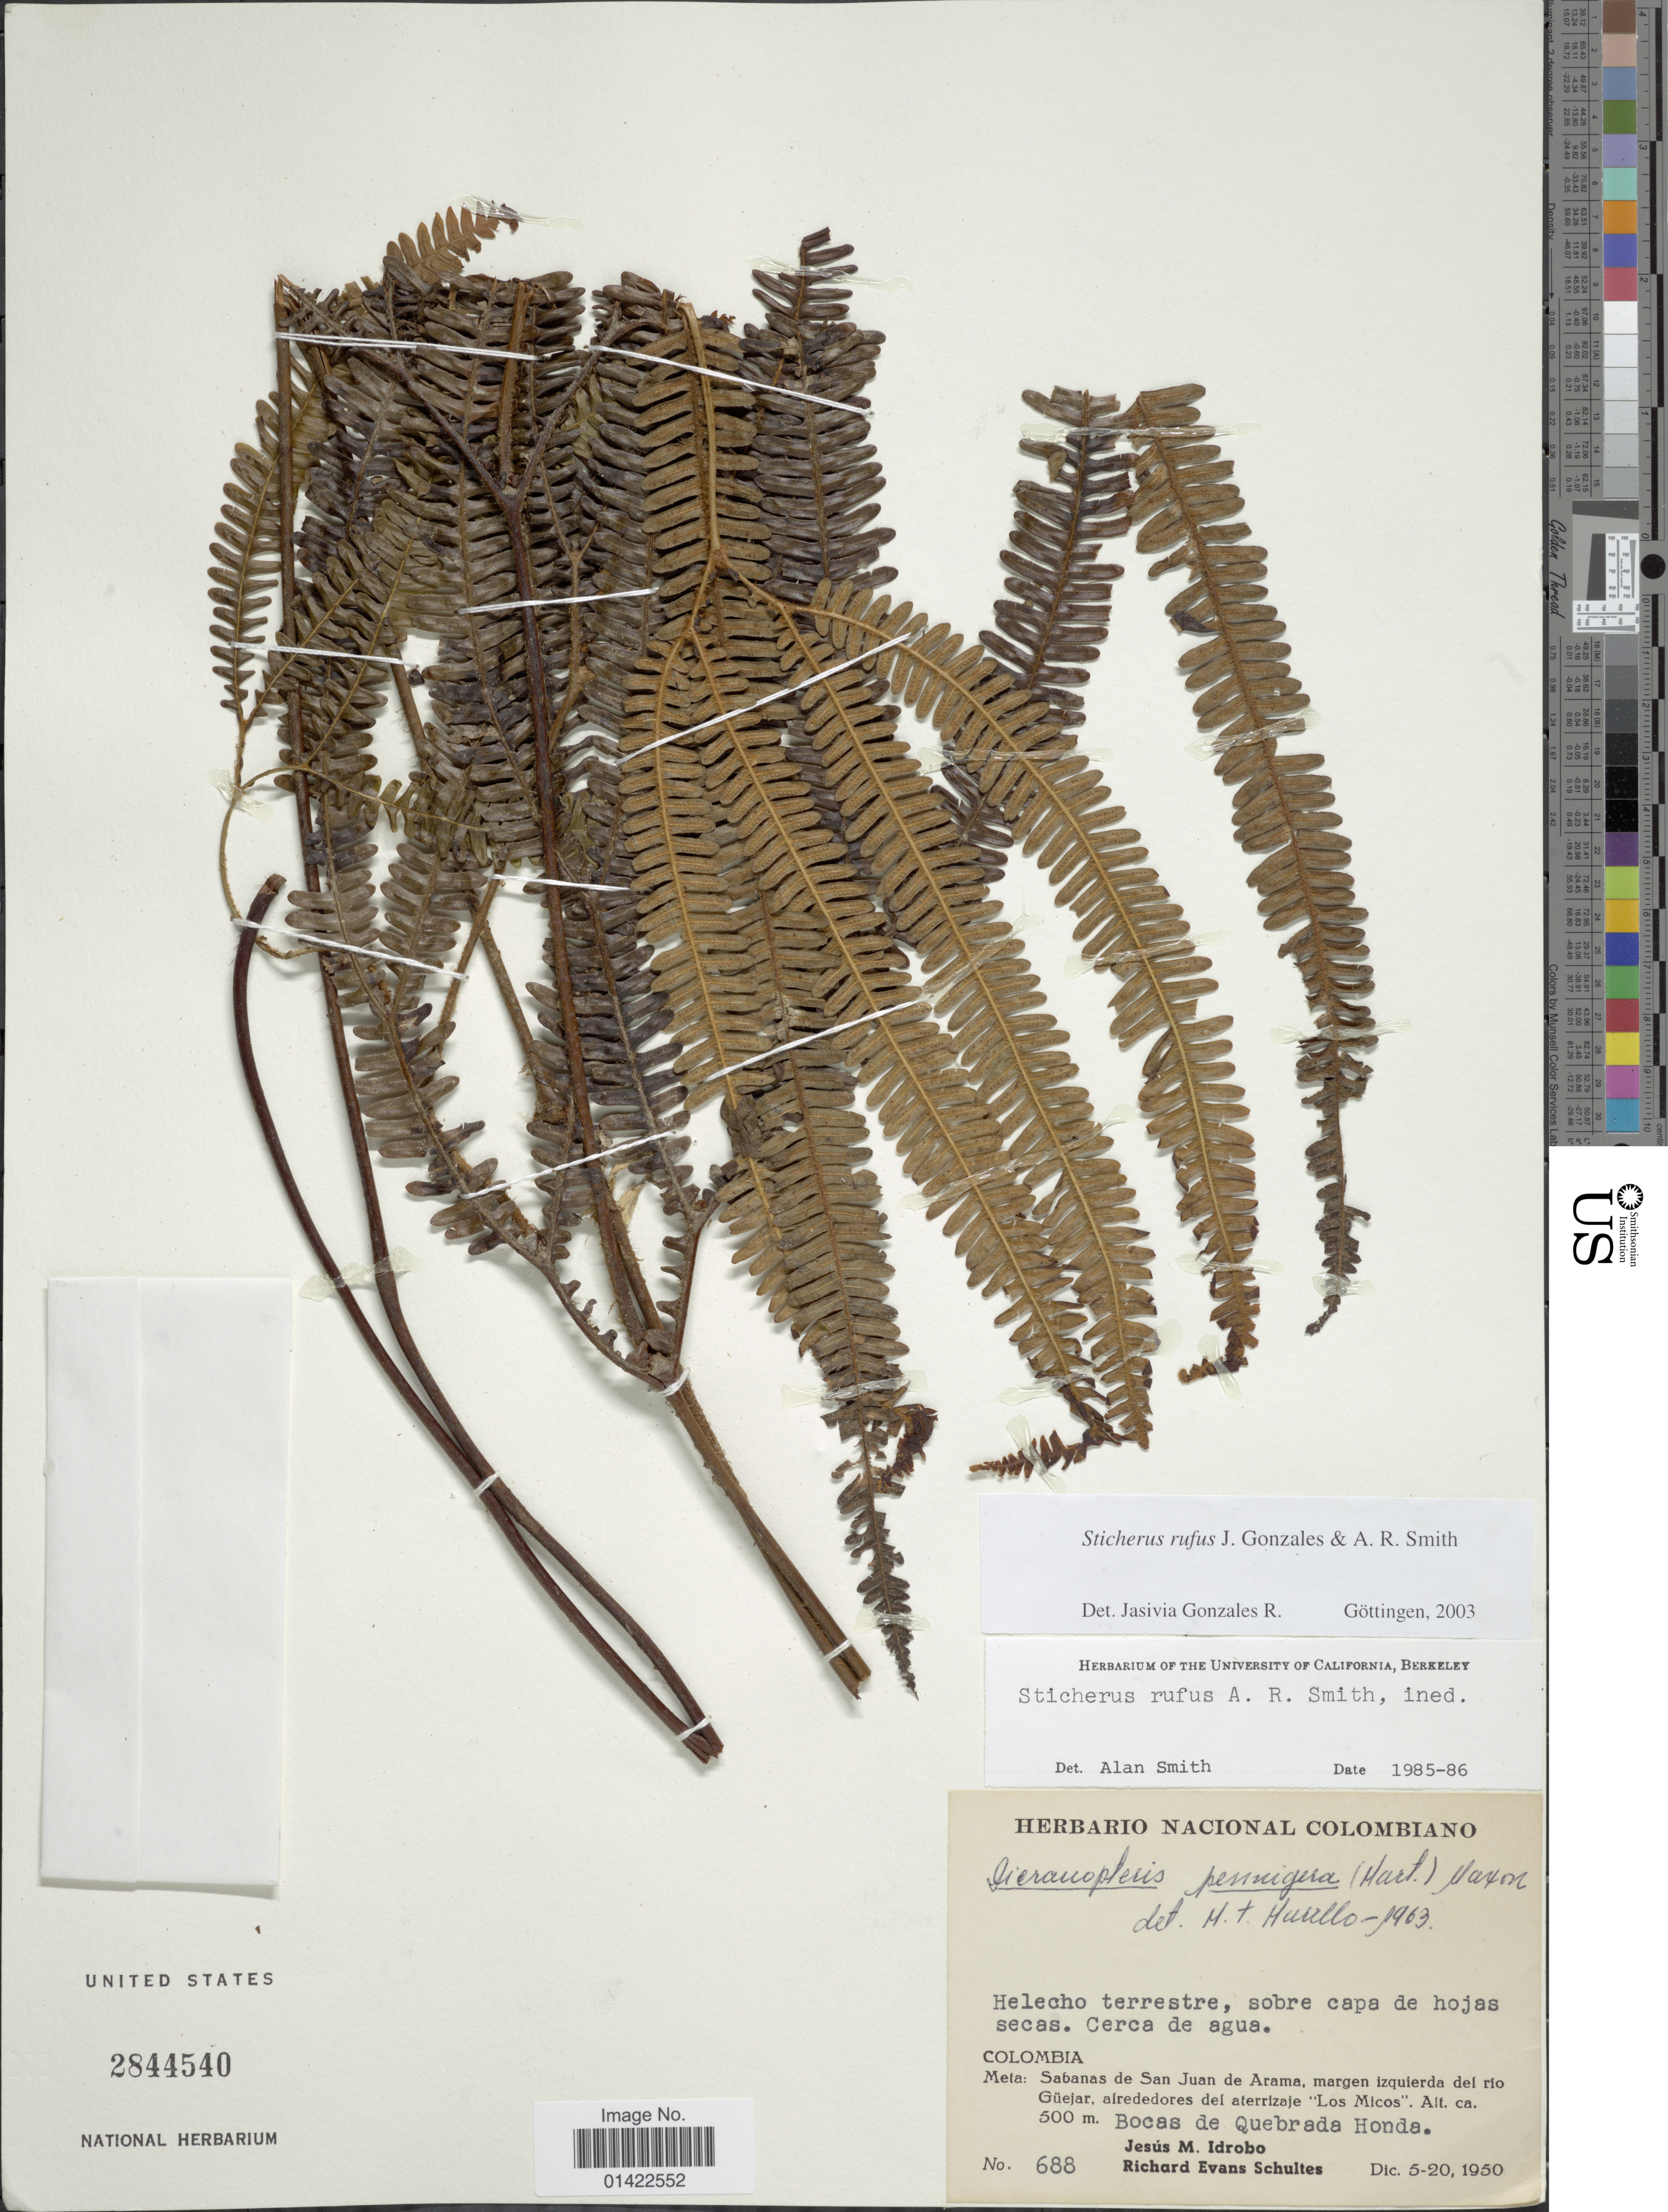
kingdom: Plantae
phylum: Tracheophyta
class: Polypodiopsida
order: Gleicheniales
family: Gleicheniaceae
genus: Sticherus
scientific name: Sticherus rufus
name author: J. Gonzales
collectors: J. M. Idrobo & R. E. Schultes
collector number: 688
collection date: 1950-12-05/1950-12-20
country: Colombia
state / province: Meta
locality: Sabanas de San Juan de Arama, margen izquierda del río Güejar, alrededores del aterrizaje "Los Micos", Bocas de Quebrada Honda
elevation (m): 500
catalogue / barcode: US 2844540